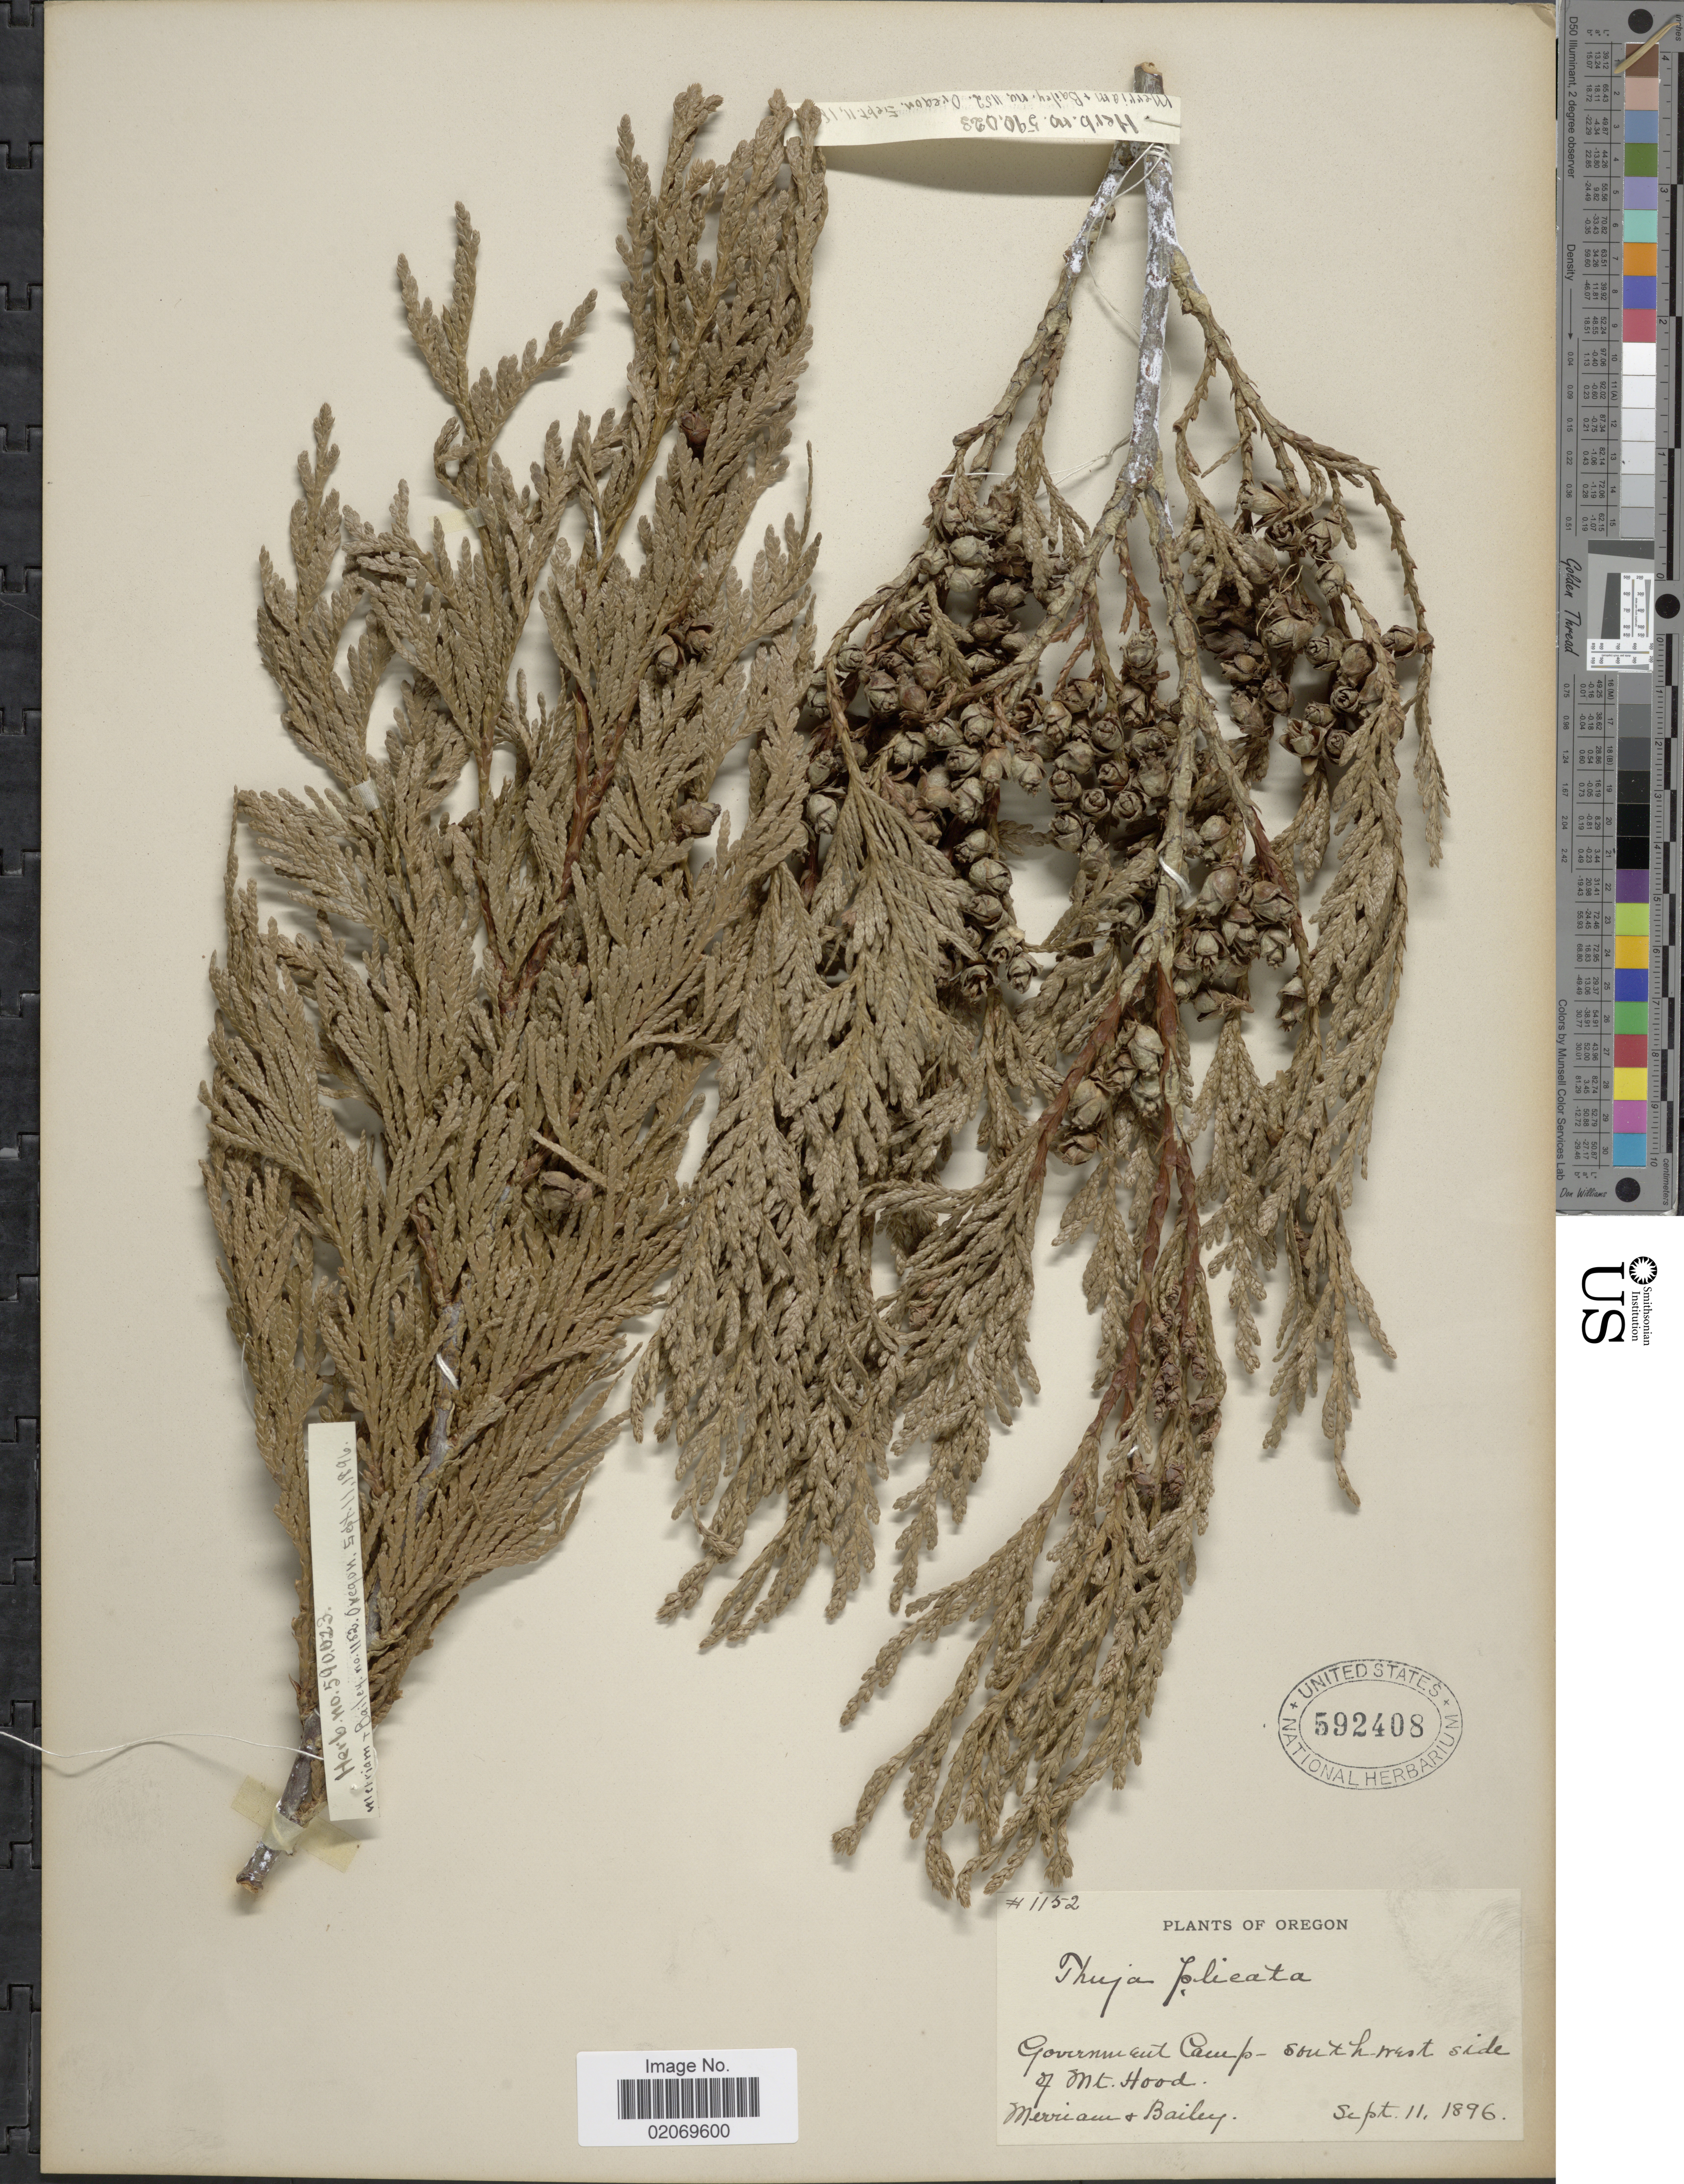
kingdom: Plantae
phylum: Tracheophyta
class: Pinopsida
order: Pinales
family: Cupressaceae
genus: Thuja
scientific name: Thuja plicata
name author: Donn & D. Don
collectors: -. Merriam & Bailey, --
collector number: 1152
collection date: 1896-09-11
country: United States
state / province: Oregon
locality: Government Camp, South-west side of Mt Hood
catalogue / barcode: US 592408